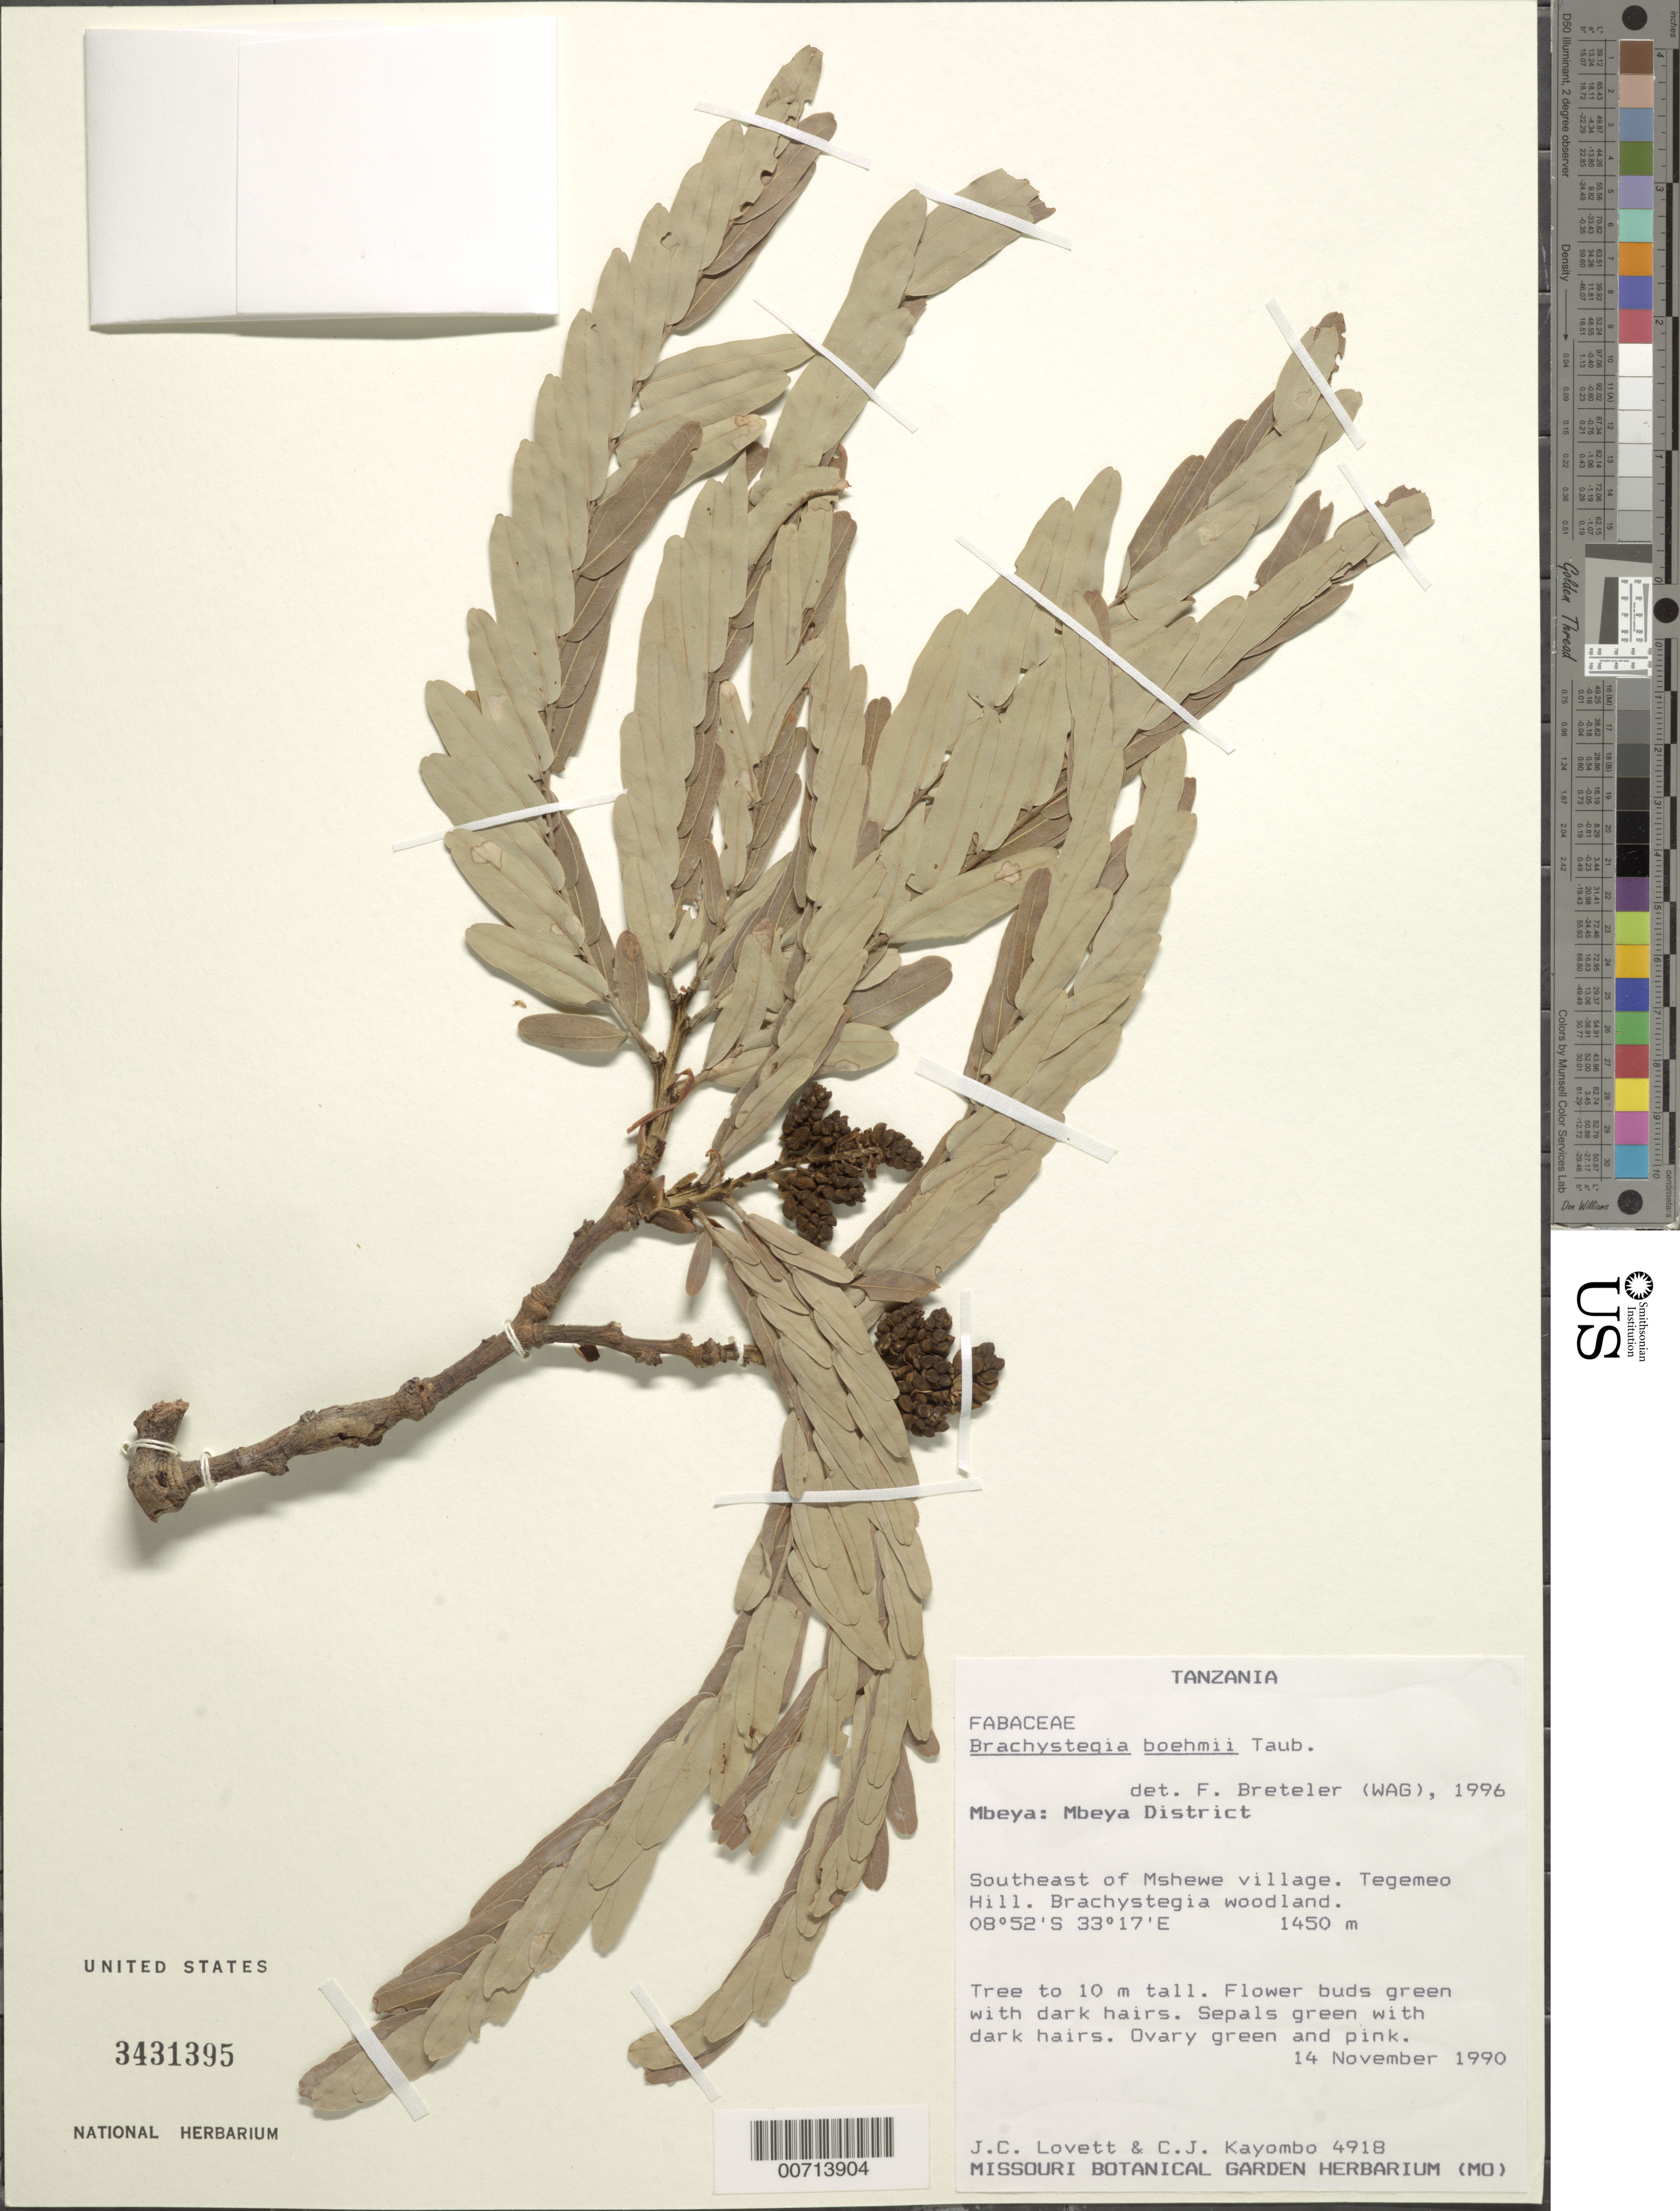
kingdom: Plantae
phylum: Tracheophyta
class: Magnoliopsida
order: Fabales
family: Fabaceae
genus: Brachystegia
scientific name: Brachystegia boehmii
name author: Taub.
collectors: J. Lovett & C. J. Kayombo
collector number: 4918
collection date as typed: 14 Nov 1990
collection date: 1990-11-14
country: Tanzania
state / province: Mbeya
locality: Mbeya Dist., NW of Mshewe village, Tegemeo Hill.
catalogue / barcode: US 3431395